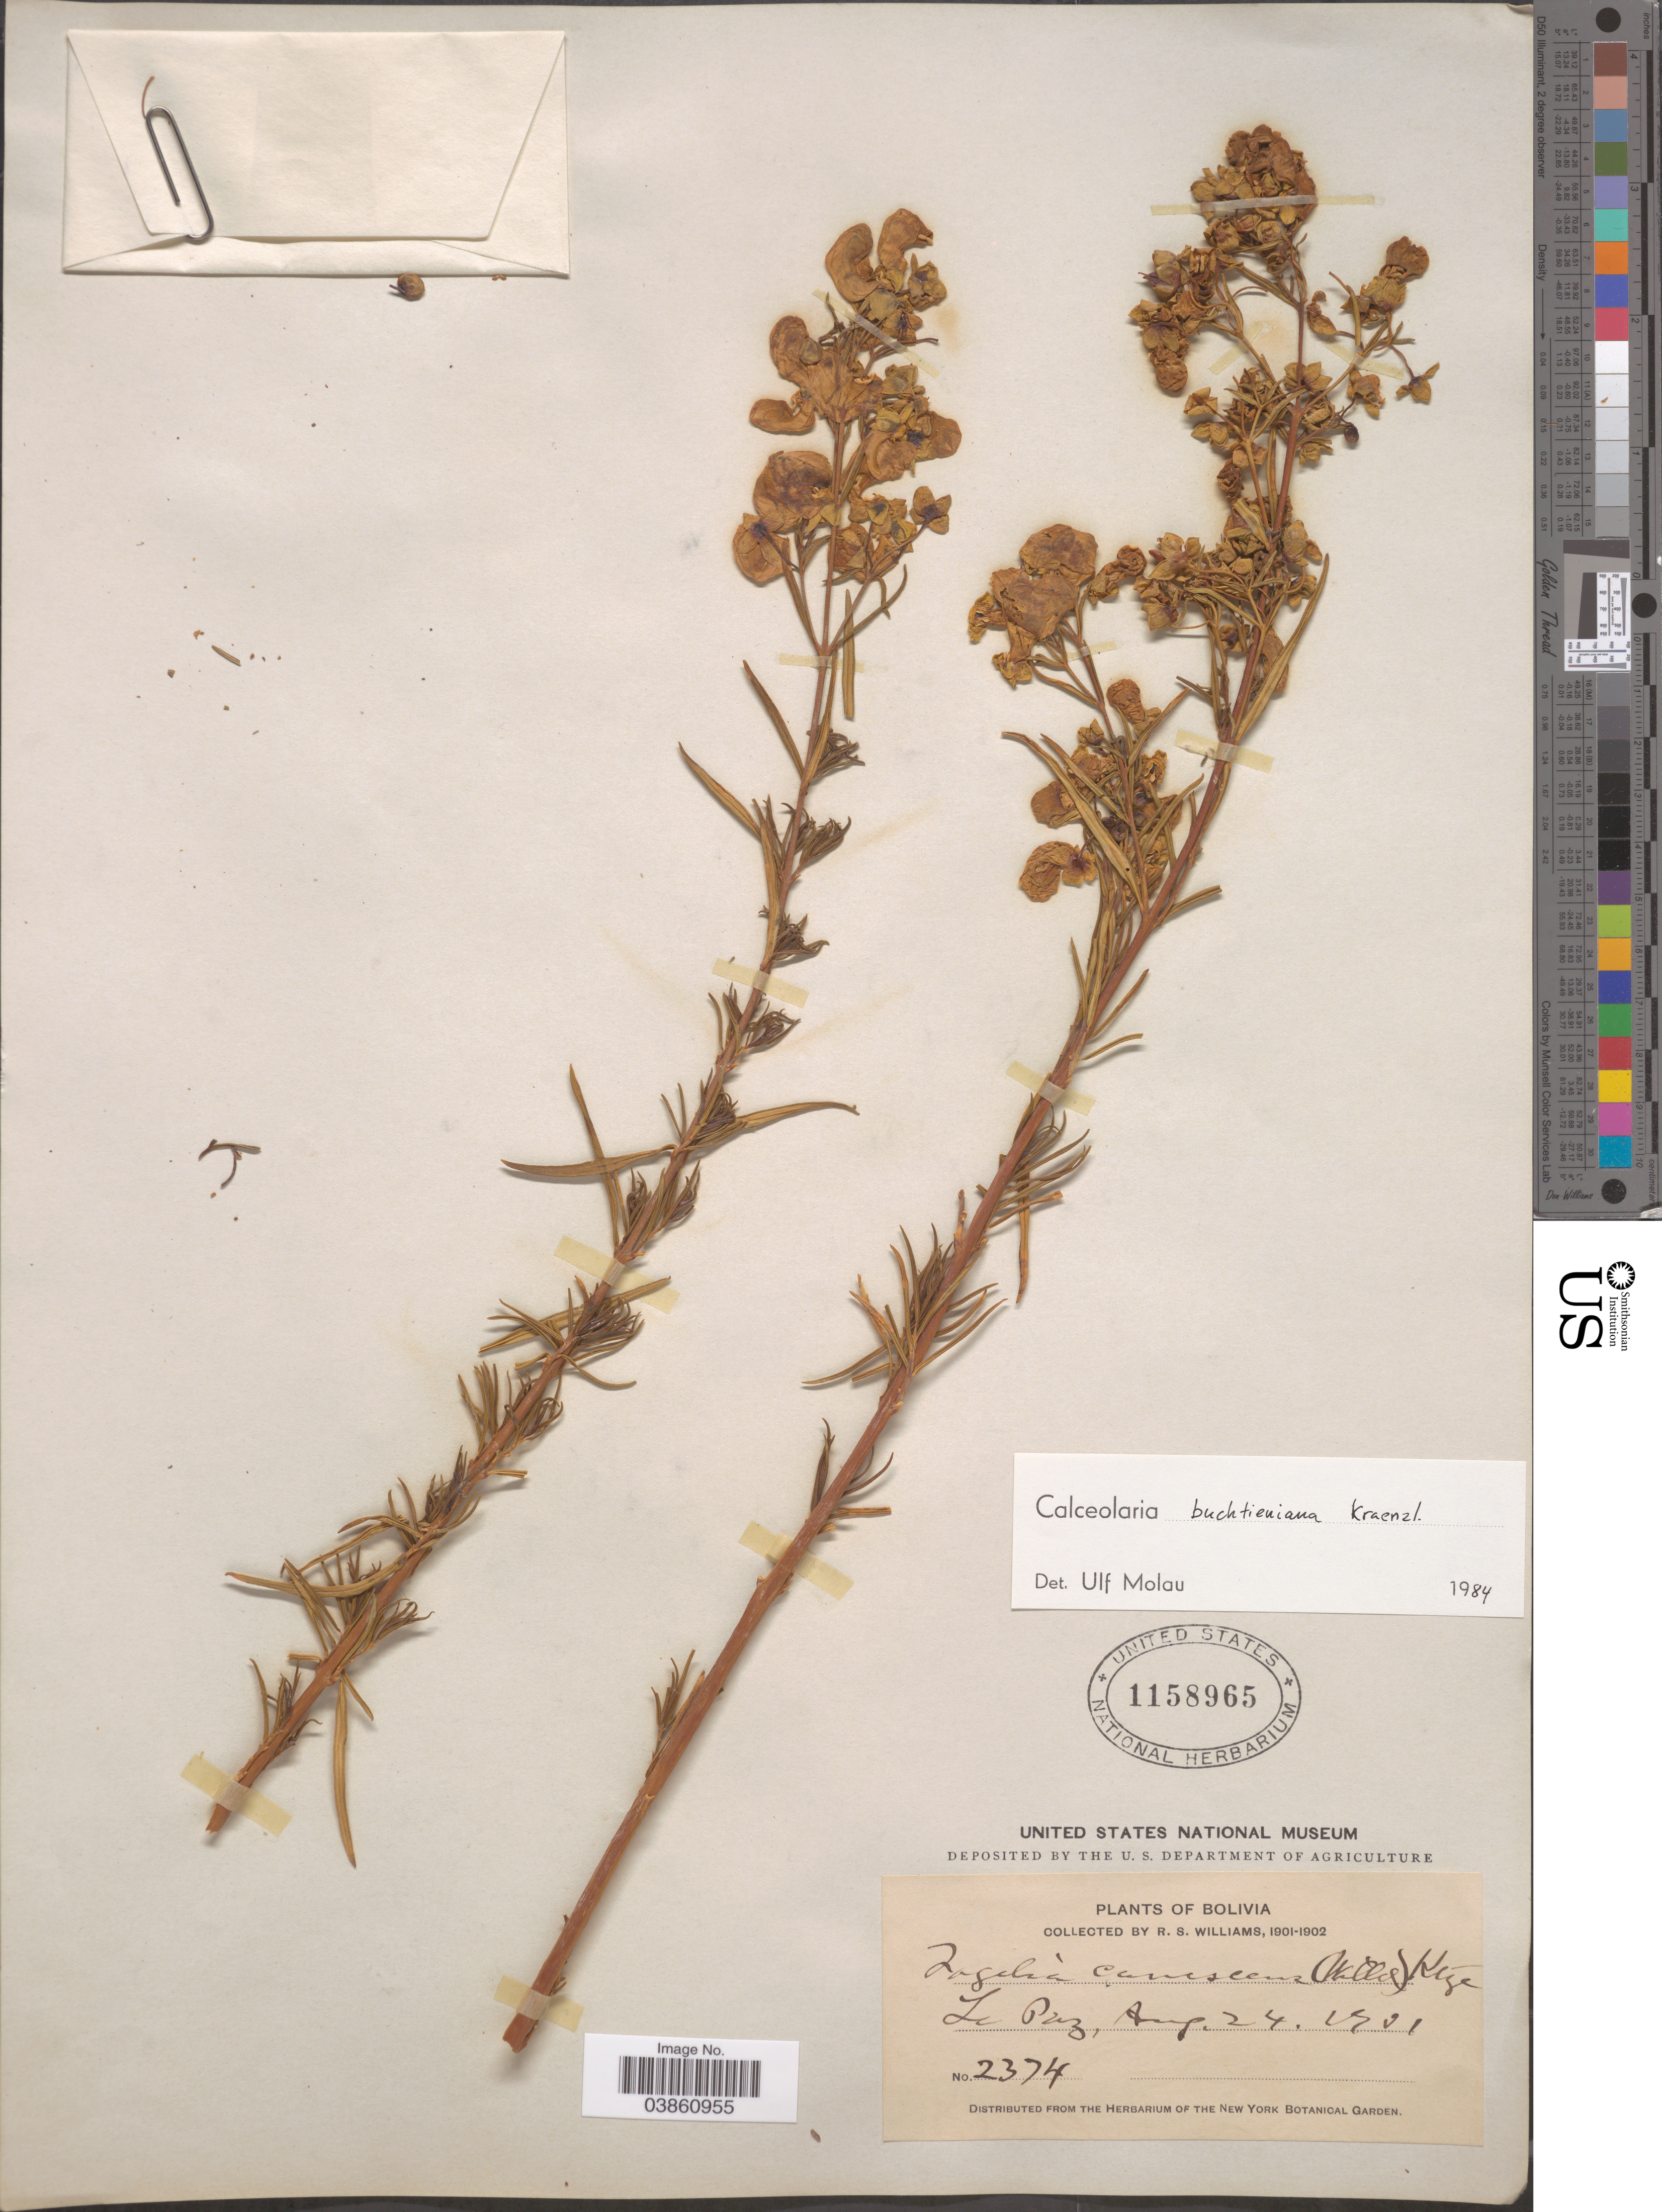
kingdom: Plantae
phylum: Tracheophyta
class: Magnoliopsida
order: Lamiales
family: Calceolariaceae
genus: Calceolaria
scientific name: Calceolaria buchtieniana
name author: Kraenzl.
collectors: R. S. Williams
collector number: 2374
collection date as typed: Aug. 24, 1901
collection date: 1901-08-24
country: Bolivia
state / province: La Paz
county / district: Murillo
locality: La Paz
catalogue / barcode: US 1158965